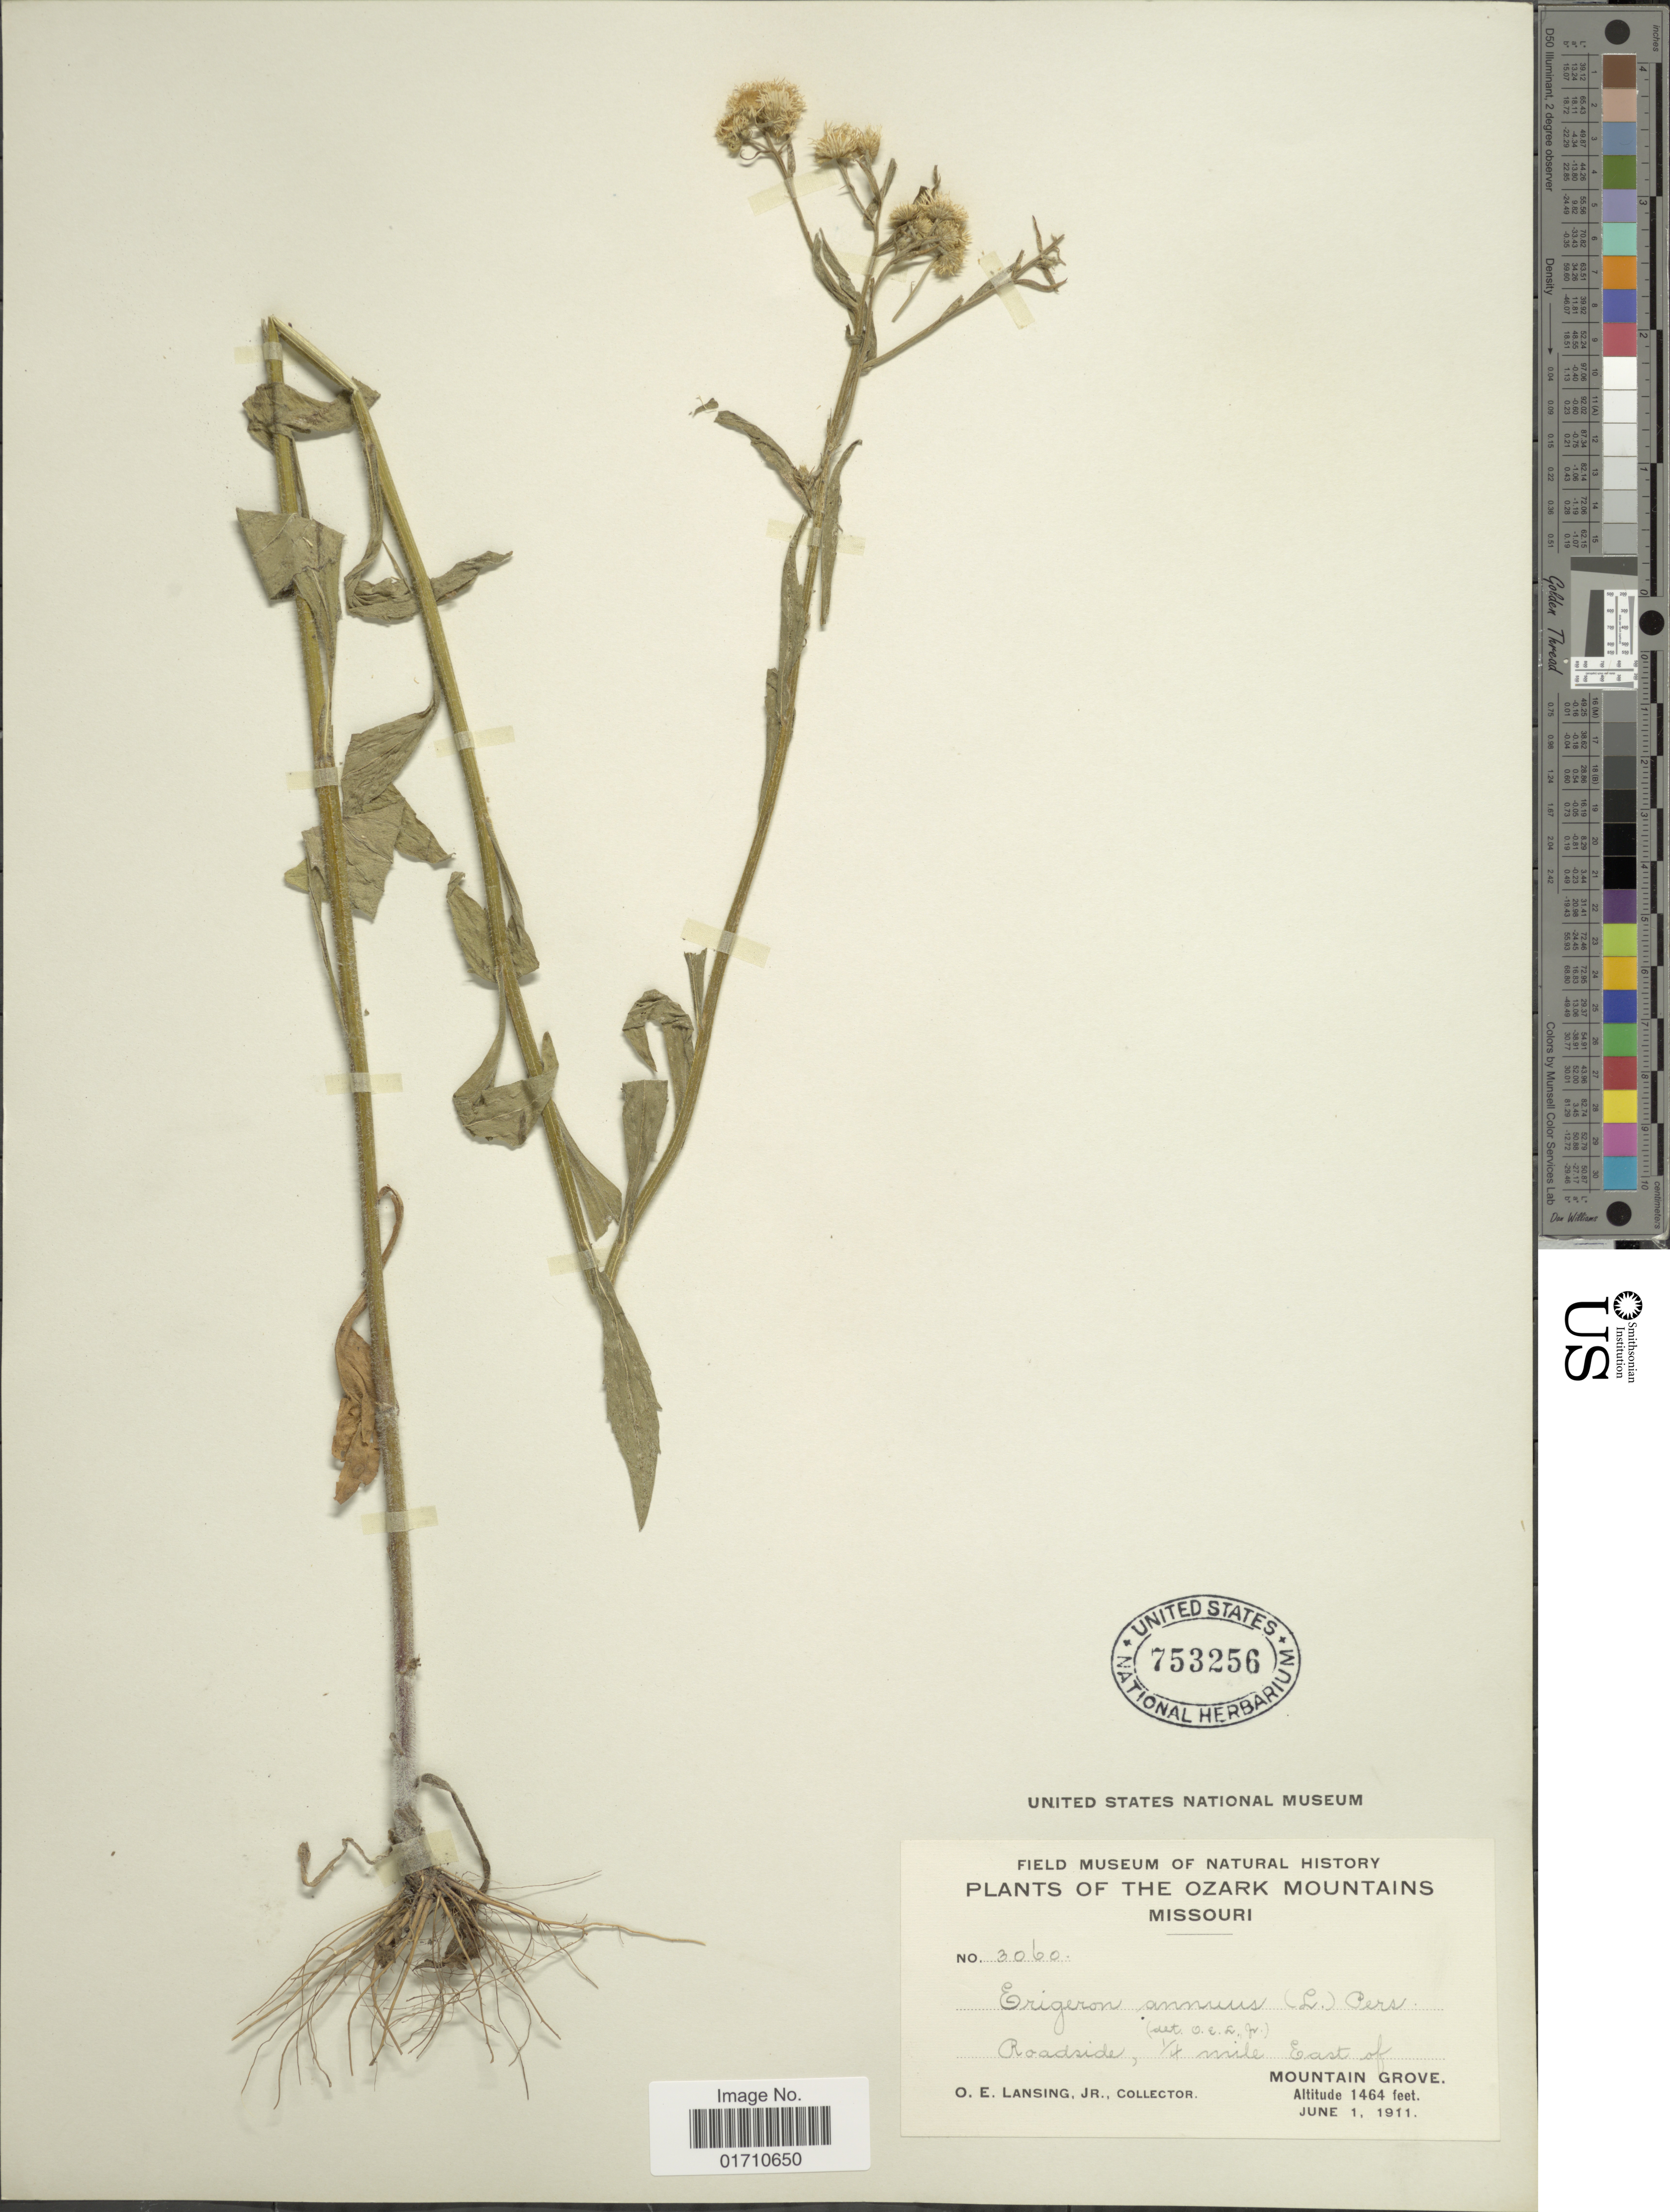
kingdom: Plantae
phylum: Tracheophyta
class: Magnoliopsida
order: Asterales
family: Asteraceae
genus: Erigeron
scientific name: Erigeron annuus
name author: (L.) Pers.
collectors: O. Lansing Jr.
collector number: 3060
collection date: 1911-06-01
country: United States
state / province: Missouri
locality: The Ozark Mountains, Roadside, ¼ mile East of Mountain Grove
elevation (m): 446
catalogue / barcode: US 753256